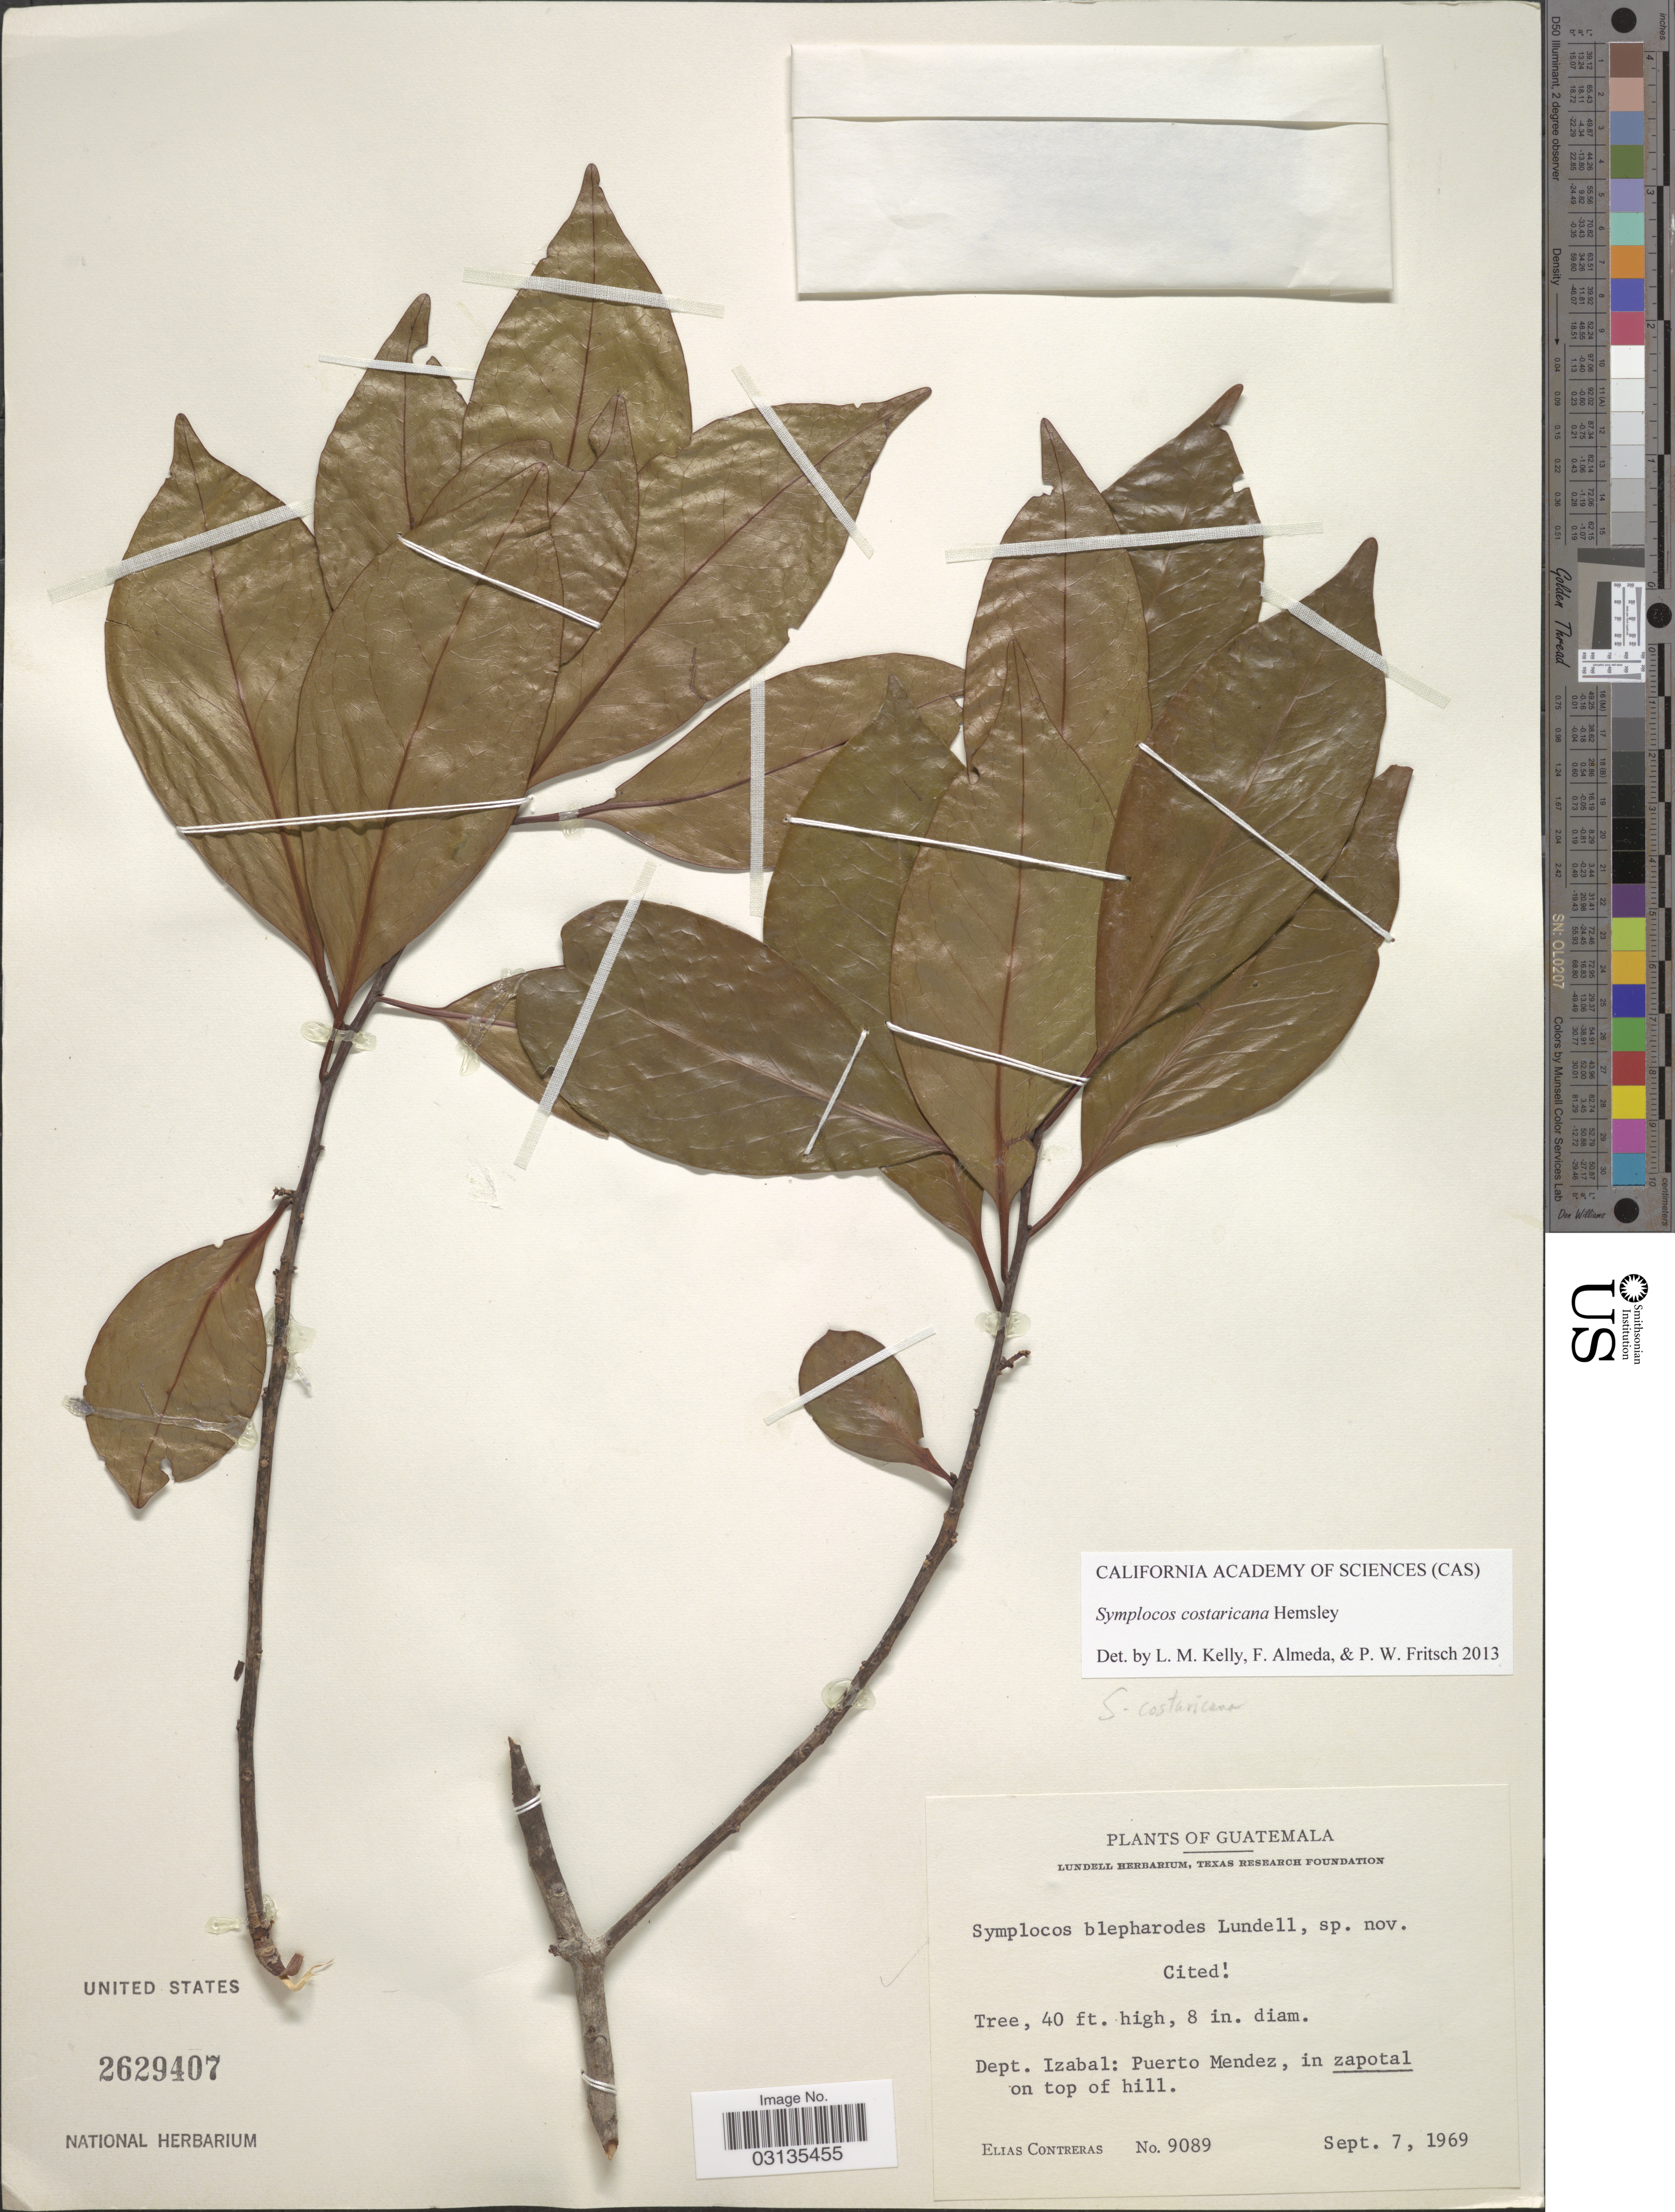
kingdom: Plantae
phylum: Tracheophyta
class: Magnoliopsida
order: Ericales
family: Symplocaceae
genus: Symplocos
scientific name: Symplocos costaricana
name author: Hemsl.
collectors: E. Contreras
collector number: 9089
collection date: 1969-09-07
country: Guatemala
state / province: Izabal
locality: Dept. Izabal: Puerto Mendez, in zapotal on top of hill.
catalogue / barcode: US 2629407